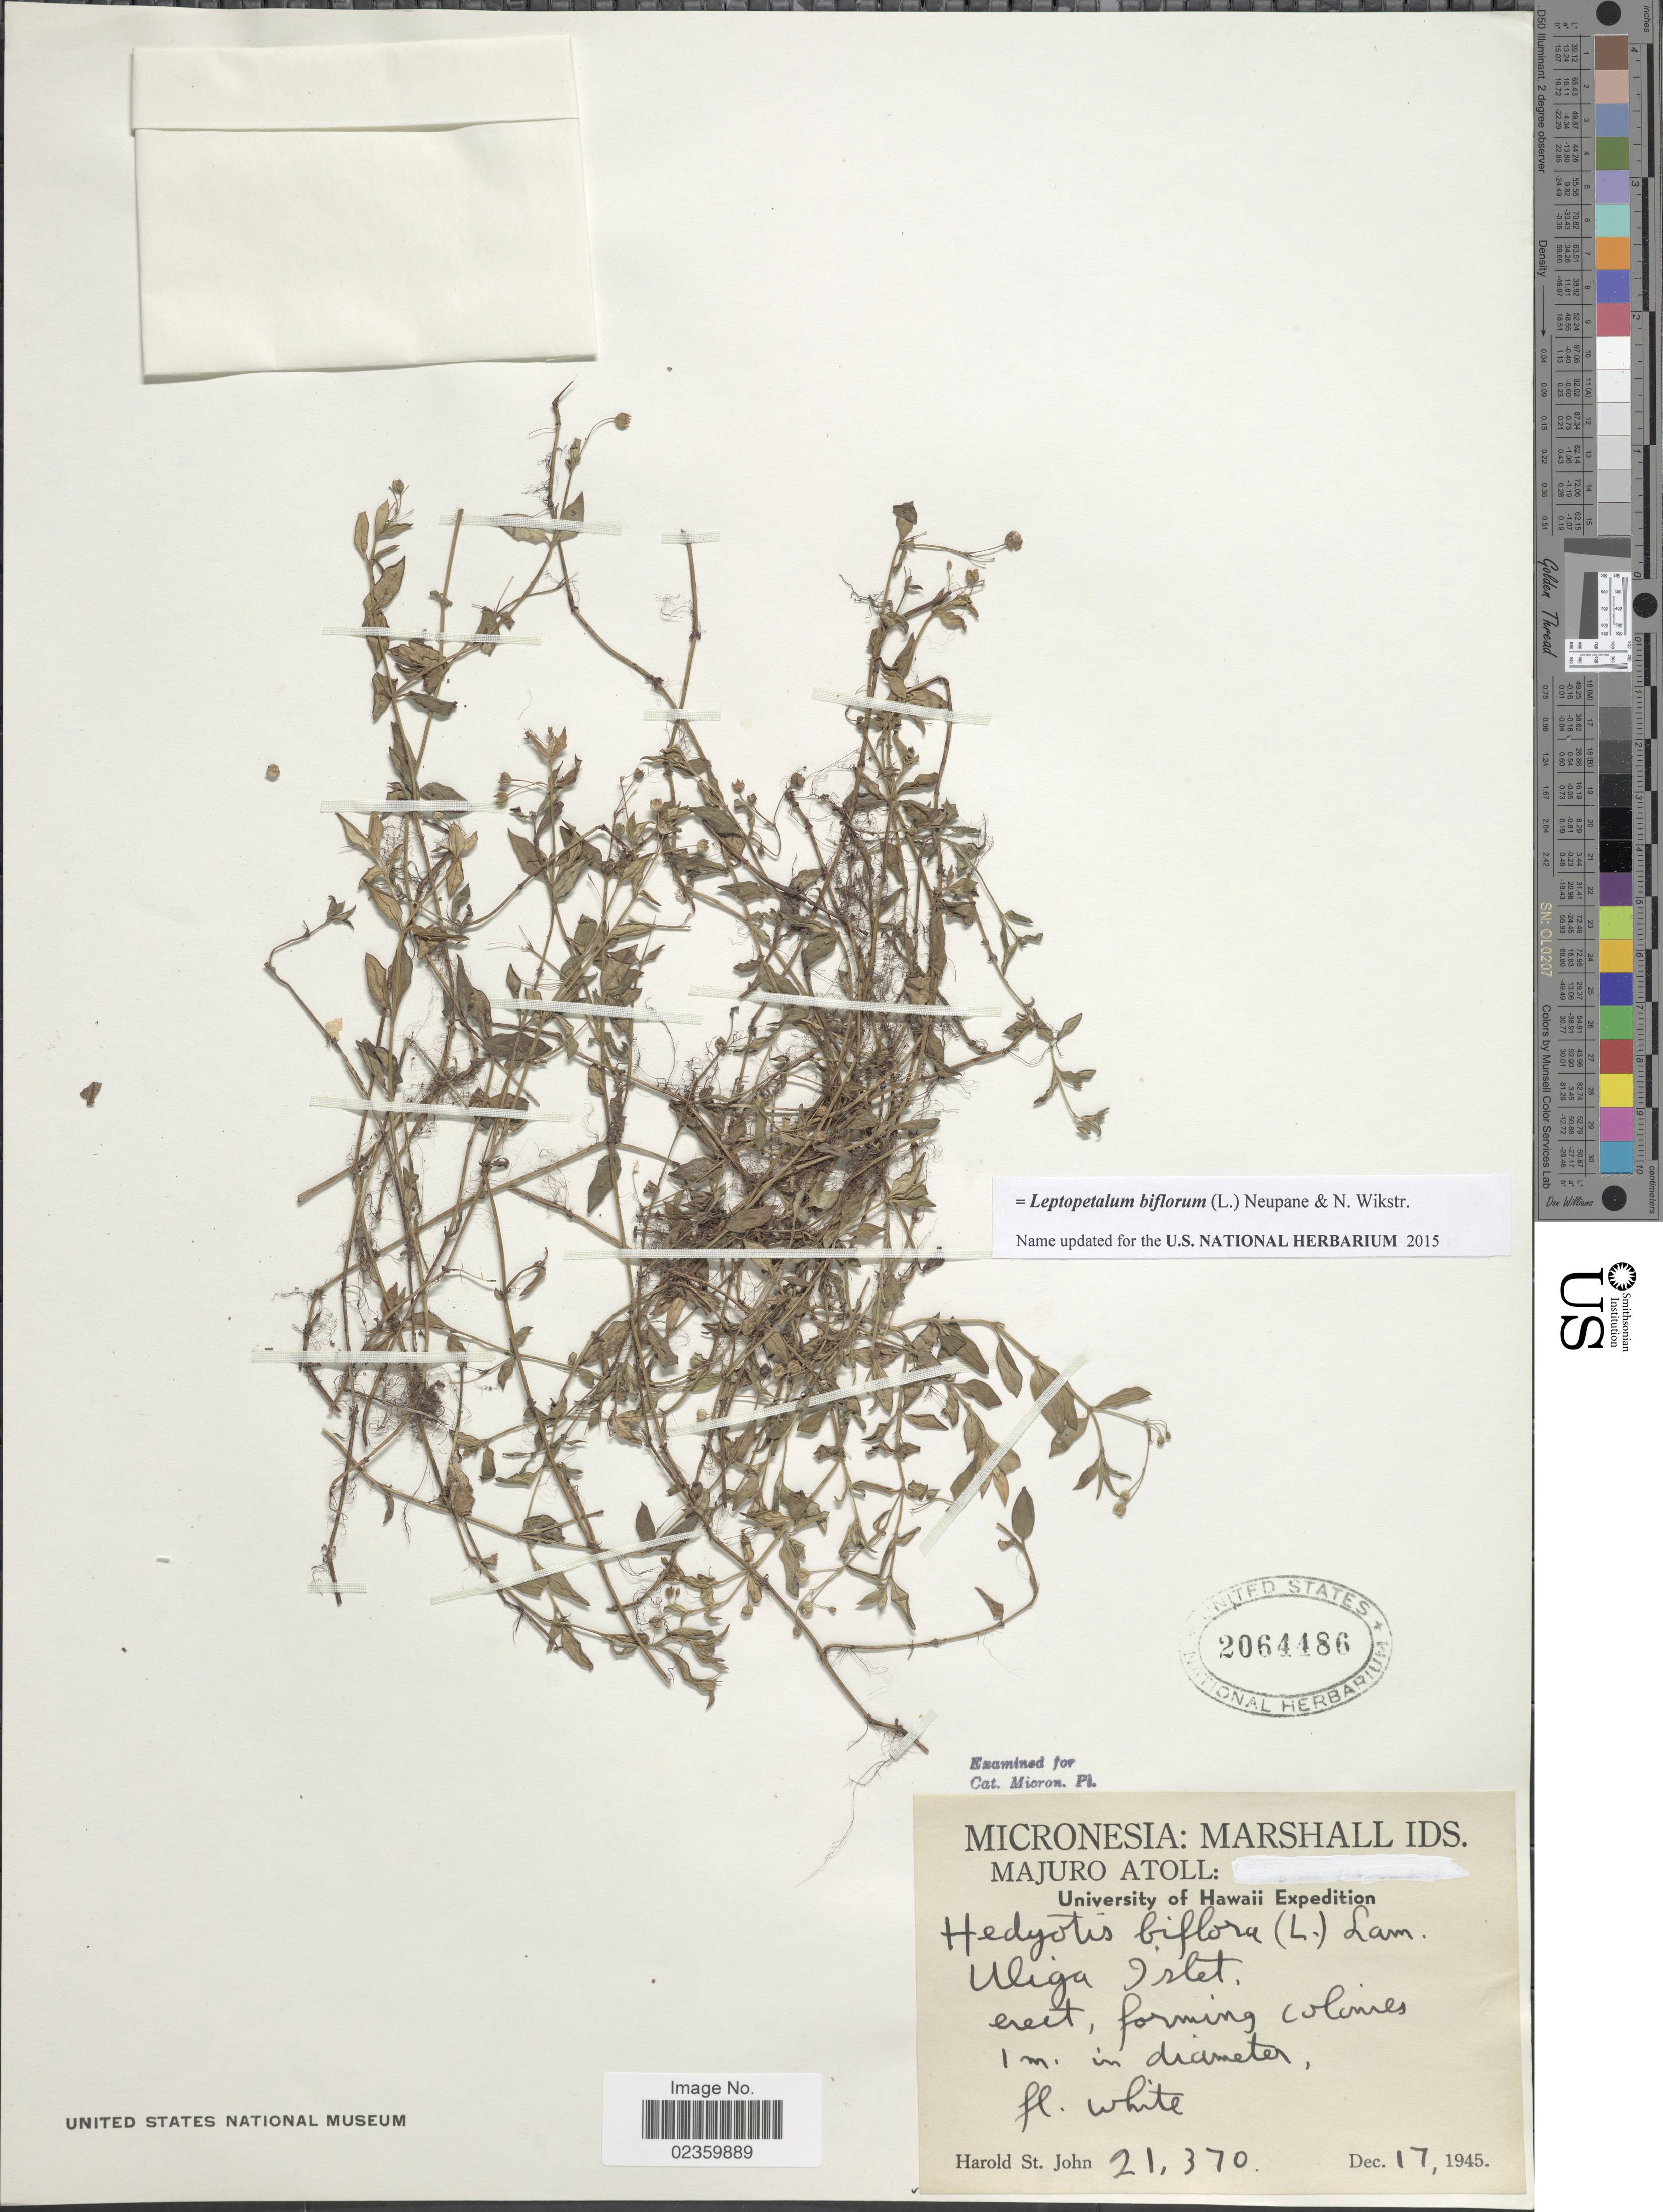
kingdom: Plantae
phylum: Tracheophyta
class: Magnoliopsida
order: Gentianales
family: Rubiaceae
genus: Leptopetalum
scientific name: Leptopetalum biflorum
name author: (L.) Neupane & N. Wikstr.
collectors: H. St. John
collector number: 21370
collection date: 1945-12-17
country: Marshall Islands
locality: Micronesia. Majuro Atoll. Uliga Islet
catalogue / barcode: US 2064486